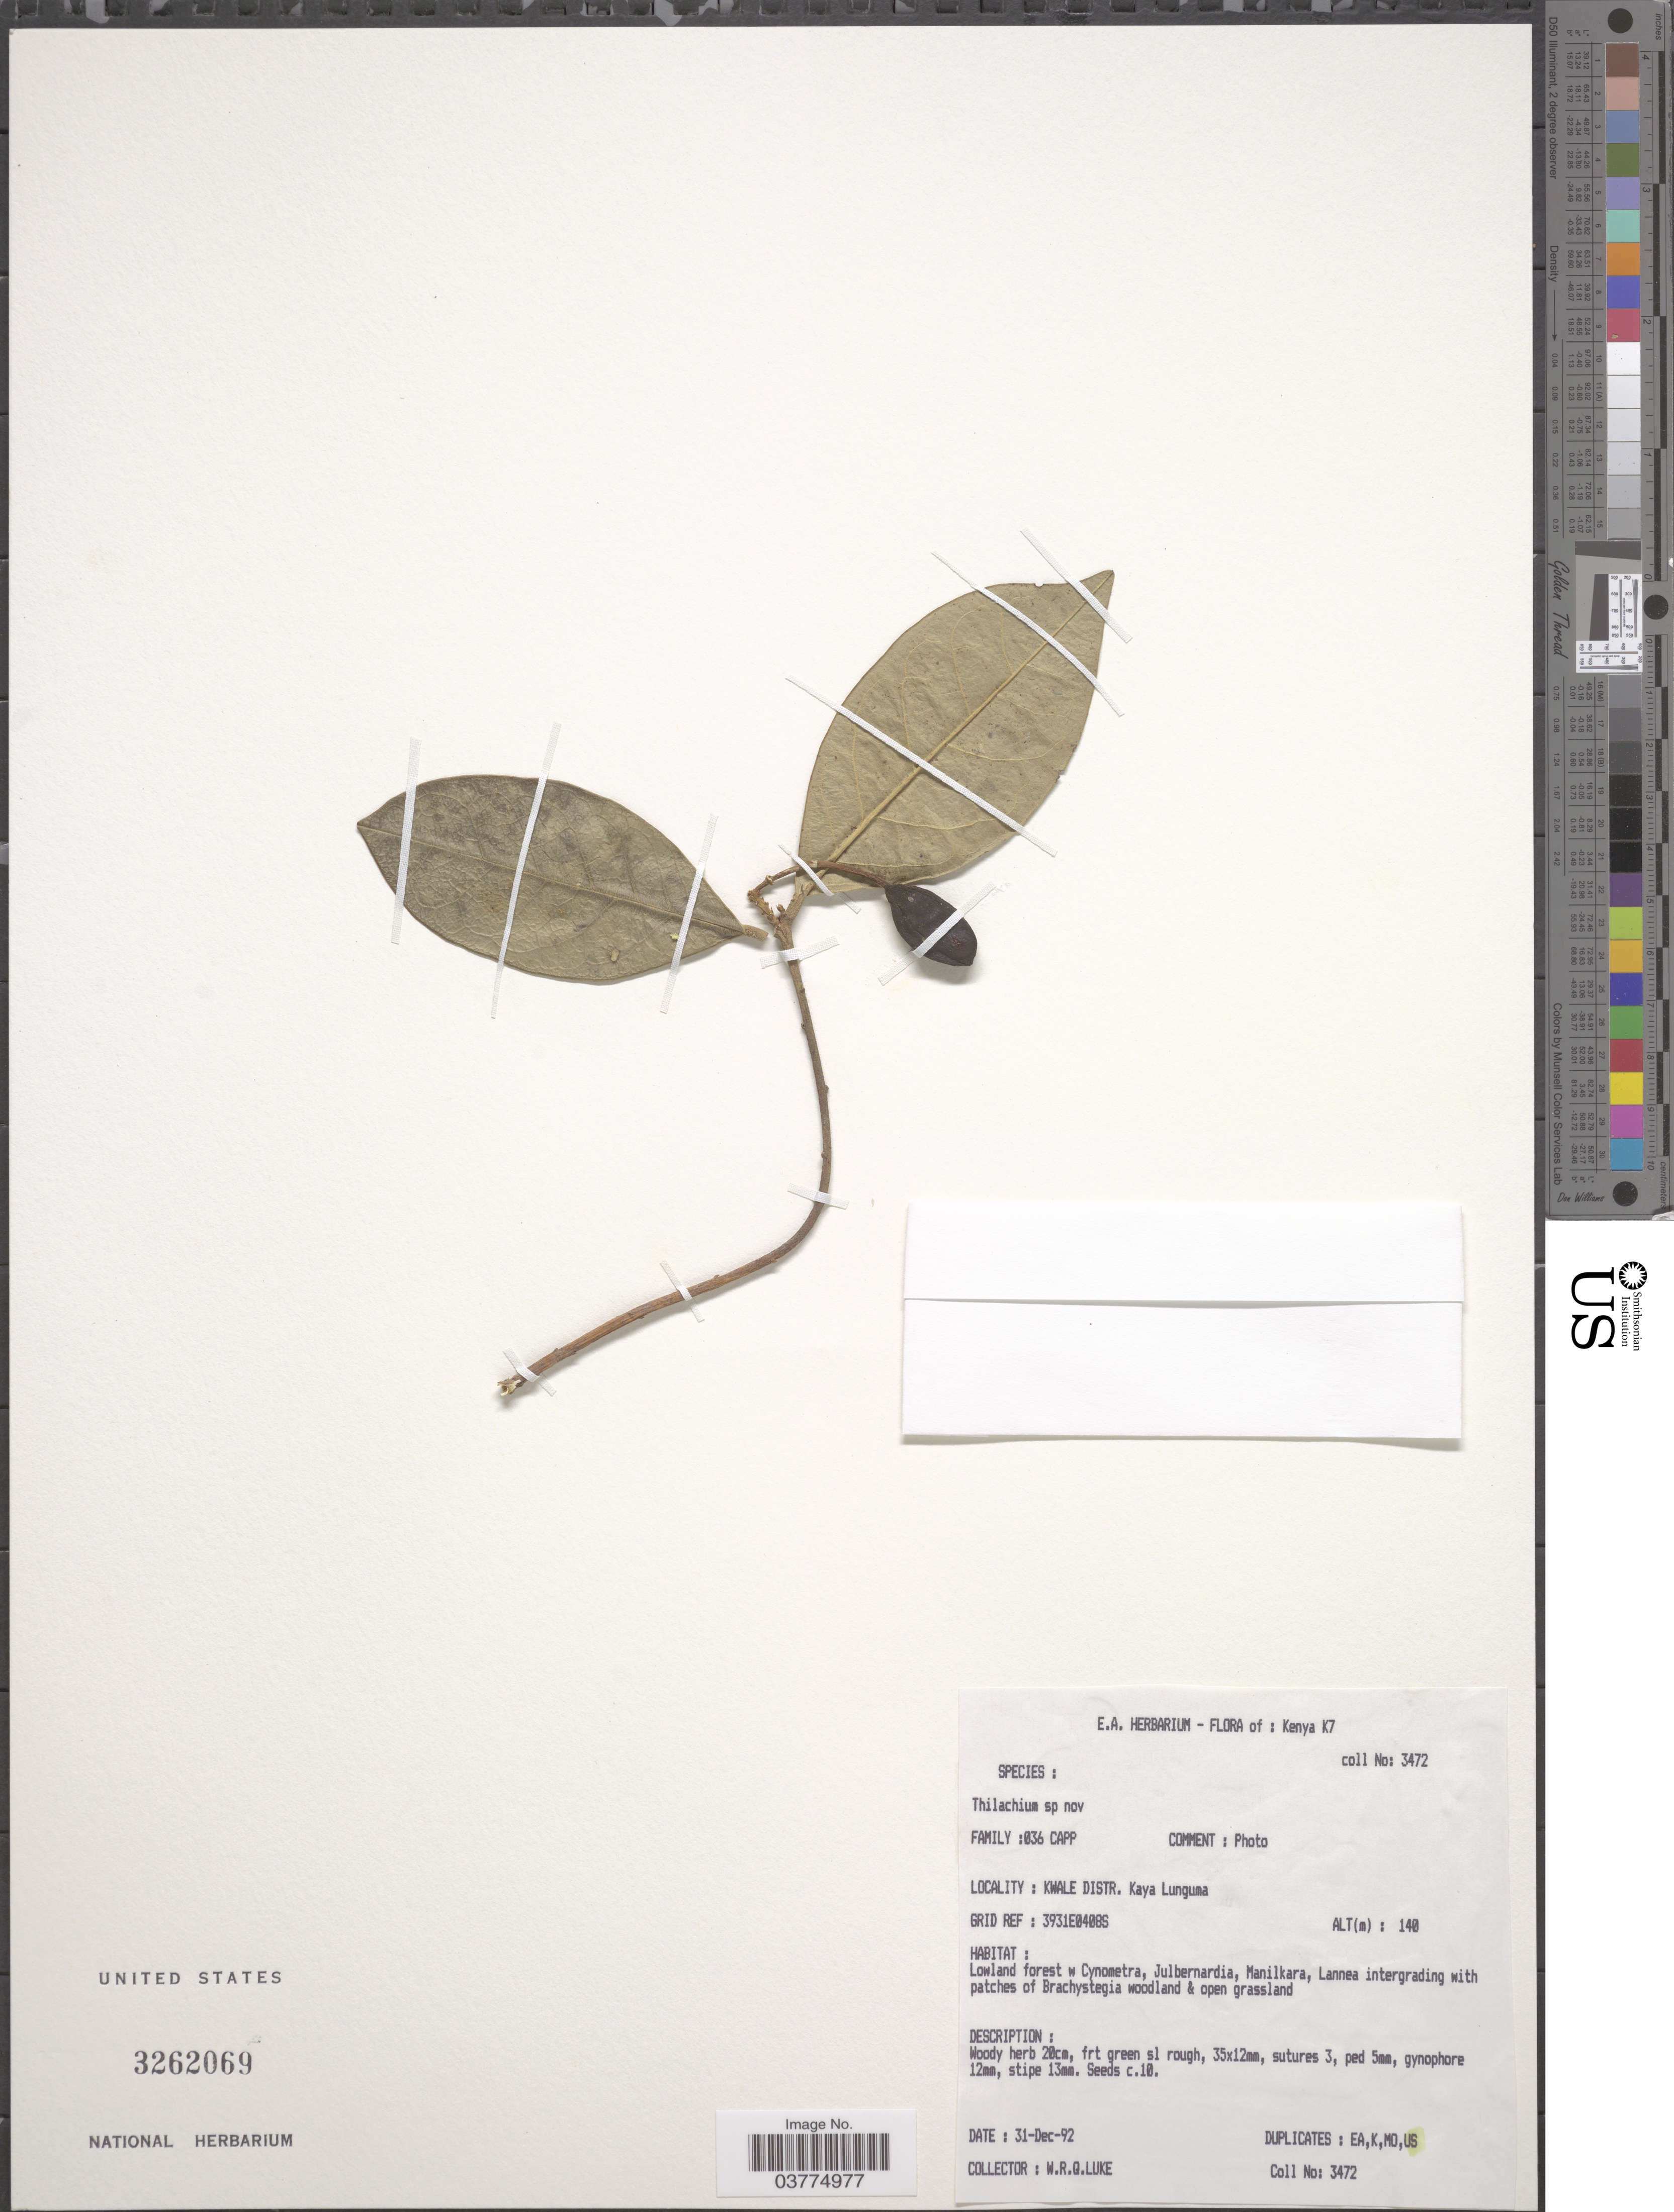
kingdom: Plantae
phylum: Tracheophyta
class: Magnoliopsida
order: Brassicales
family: Capparaceae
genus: Thilachium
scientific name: Thilachium sp.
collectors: Q. Luke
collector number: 3472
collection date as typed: Transcribed d/m/y: 31/12/92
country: Kenya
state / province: Kwale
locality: Kenya K7. Kwale Distr. Kaya Lunguma.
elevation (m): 140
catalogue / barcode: US 3262069